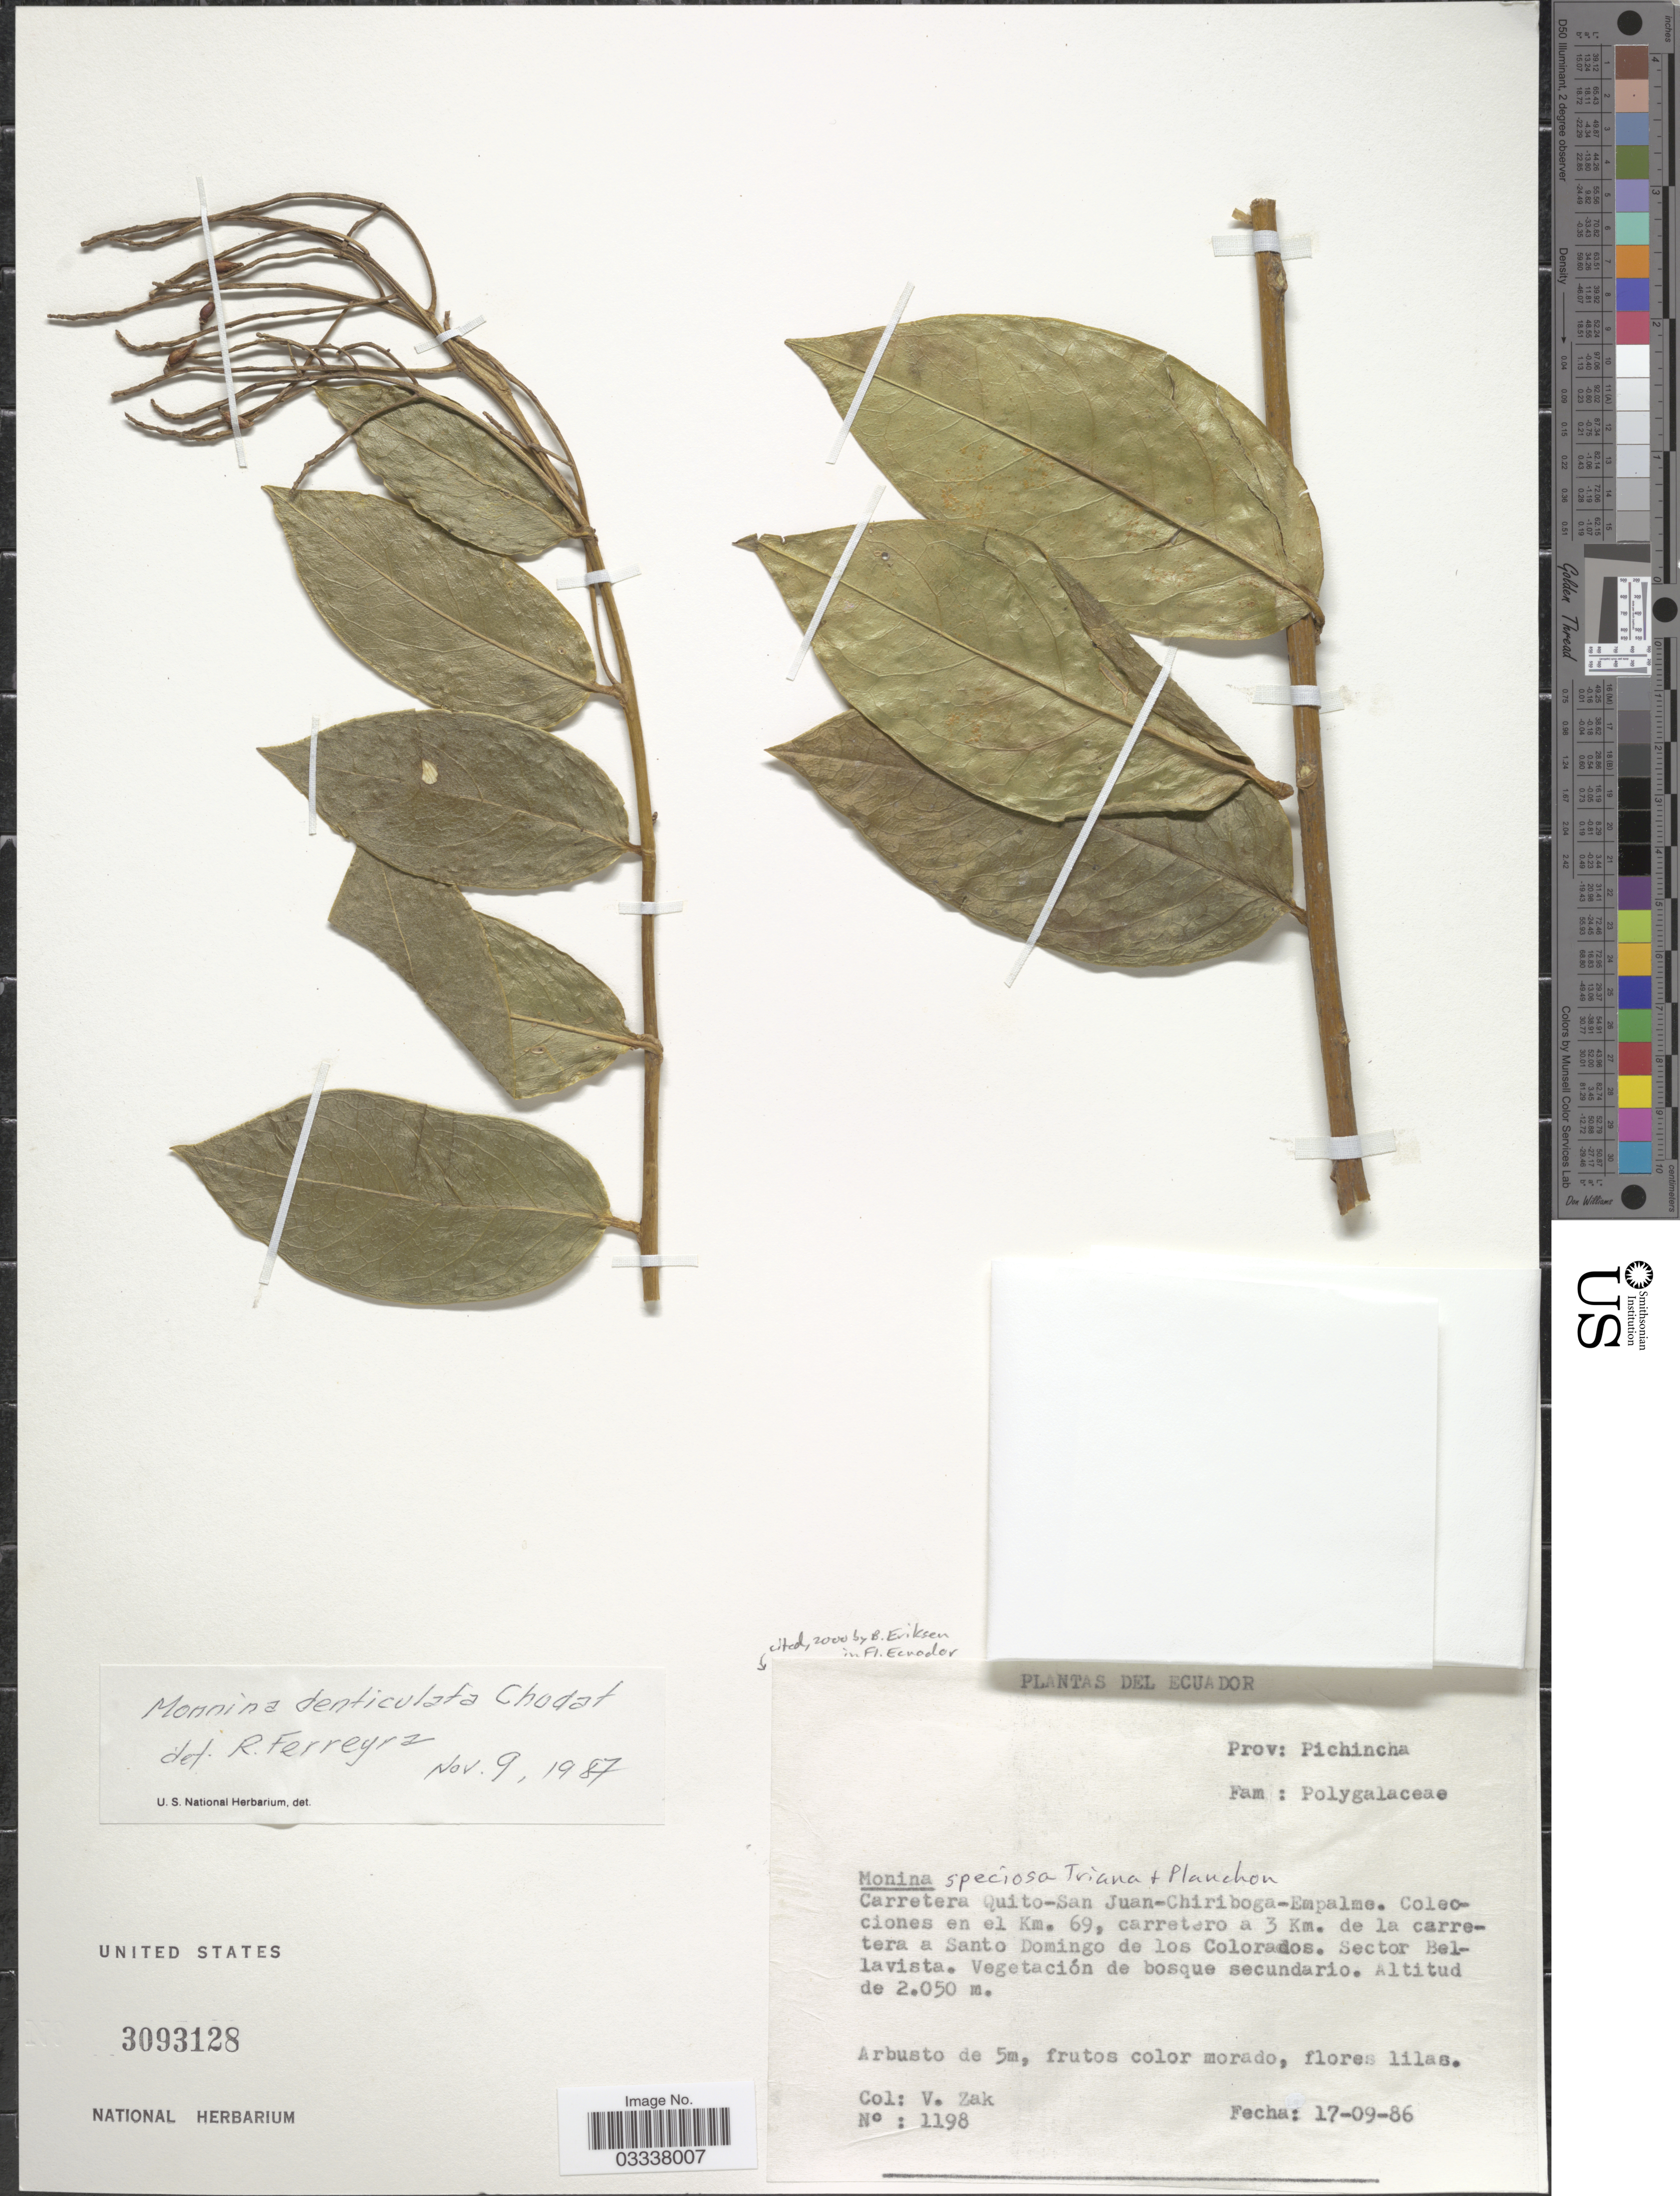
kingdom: Plantae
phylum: Tracheophyta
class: Magnoliopsida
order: Fabales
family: Polygalaceae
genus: Monnina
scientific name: Monnina speciosa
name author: Triana & Planch.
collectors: V. Zak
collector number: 1198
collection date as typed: Transcribed d/m/y: 17/9/86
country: Ecuador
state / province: Pichincha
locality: Carretera Quito-San Juan-Chiriboga-Empalme. Colecciones en el Km. 69, carretero a 3 Km. de la carretera a Santo Domingo de los Colorados. Sector Bellavista.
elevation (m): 2050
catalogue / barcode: US 3093128